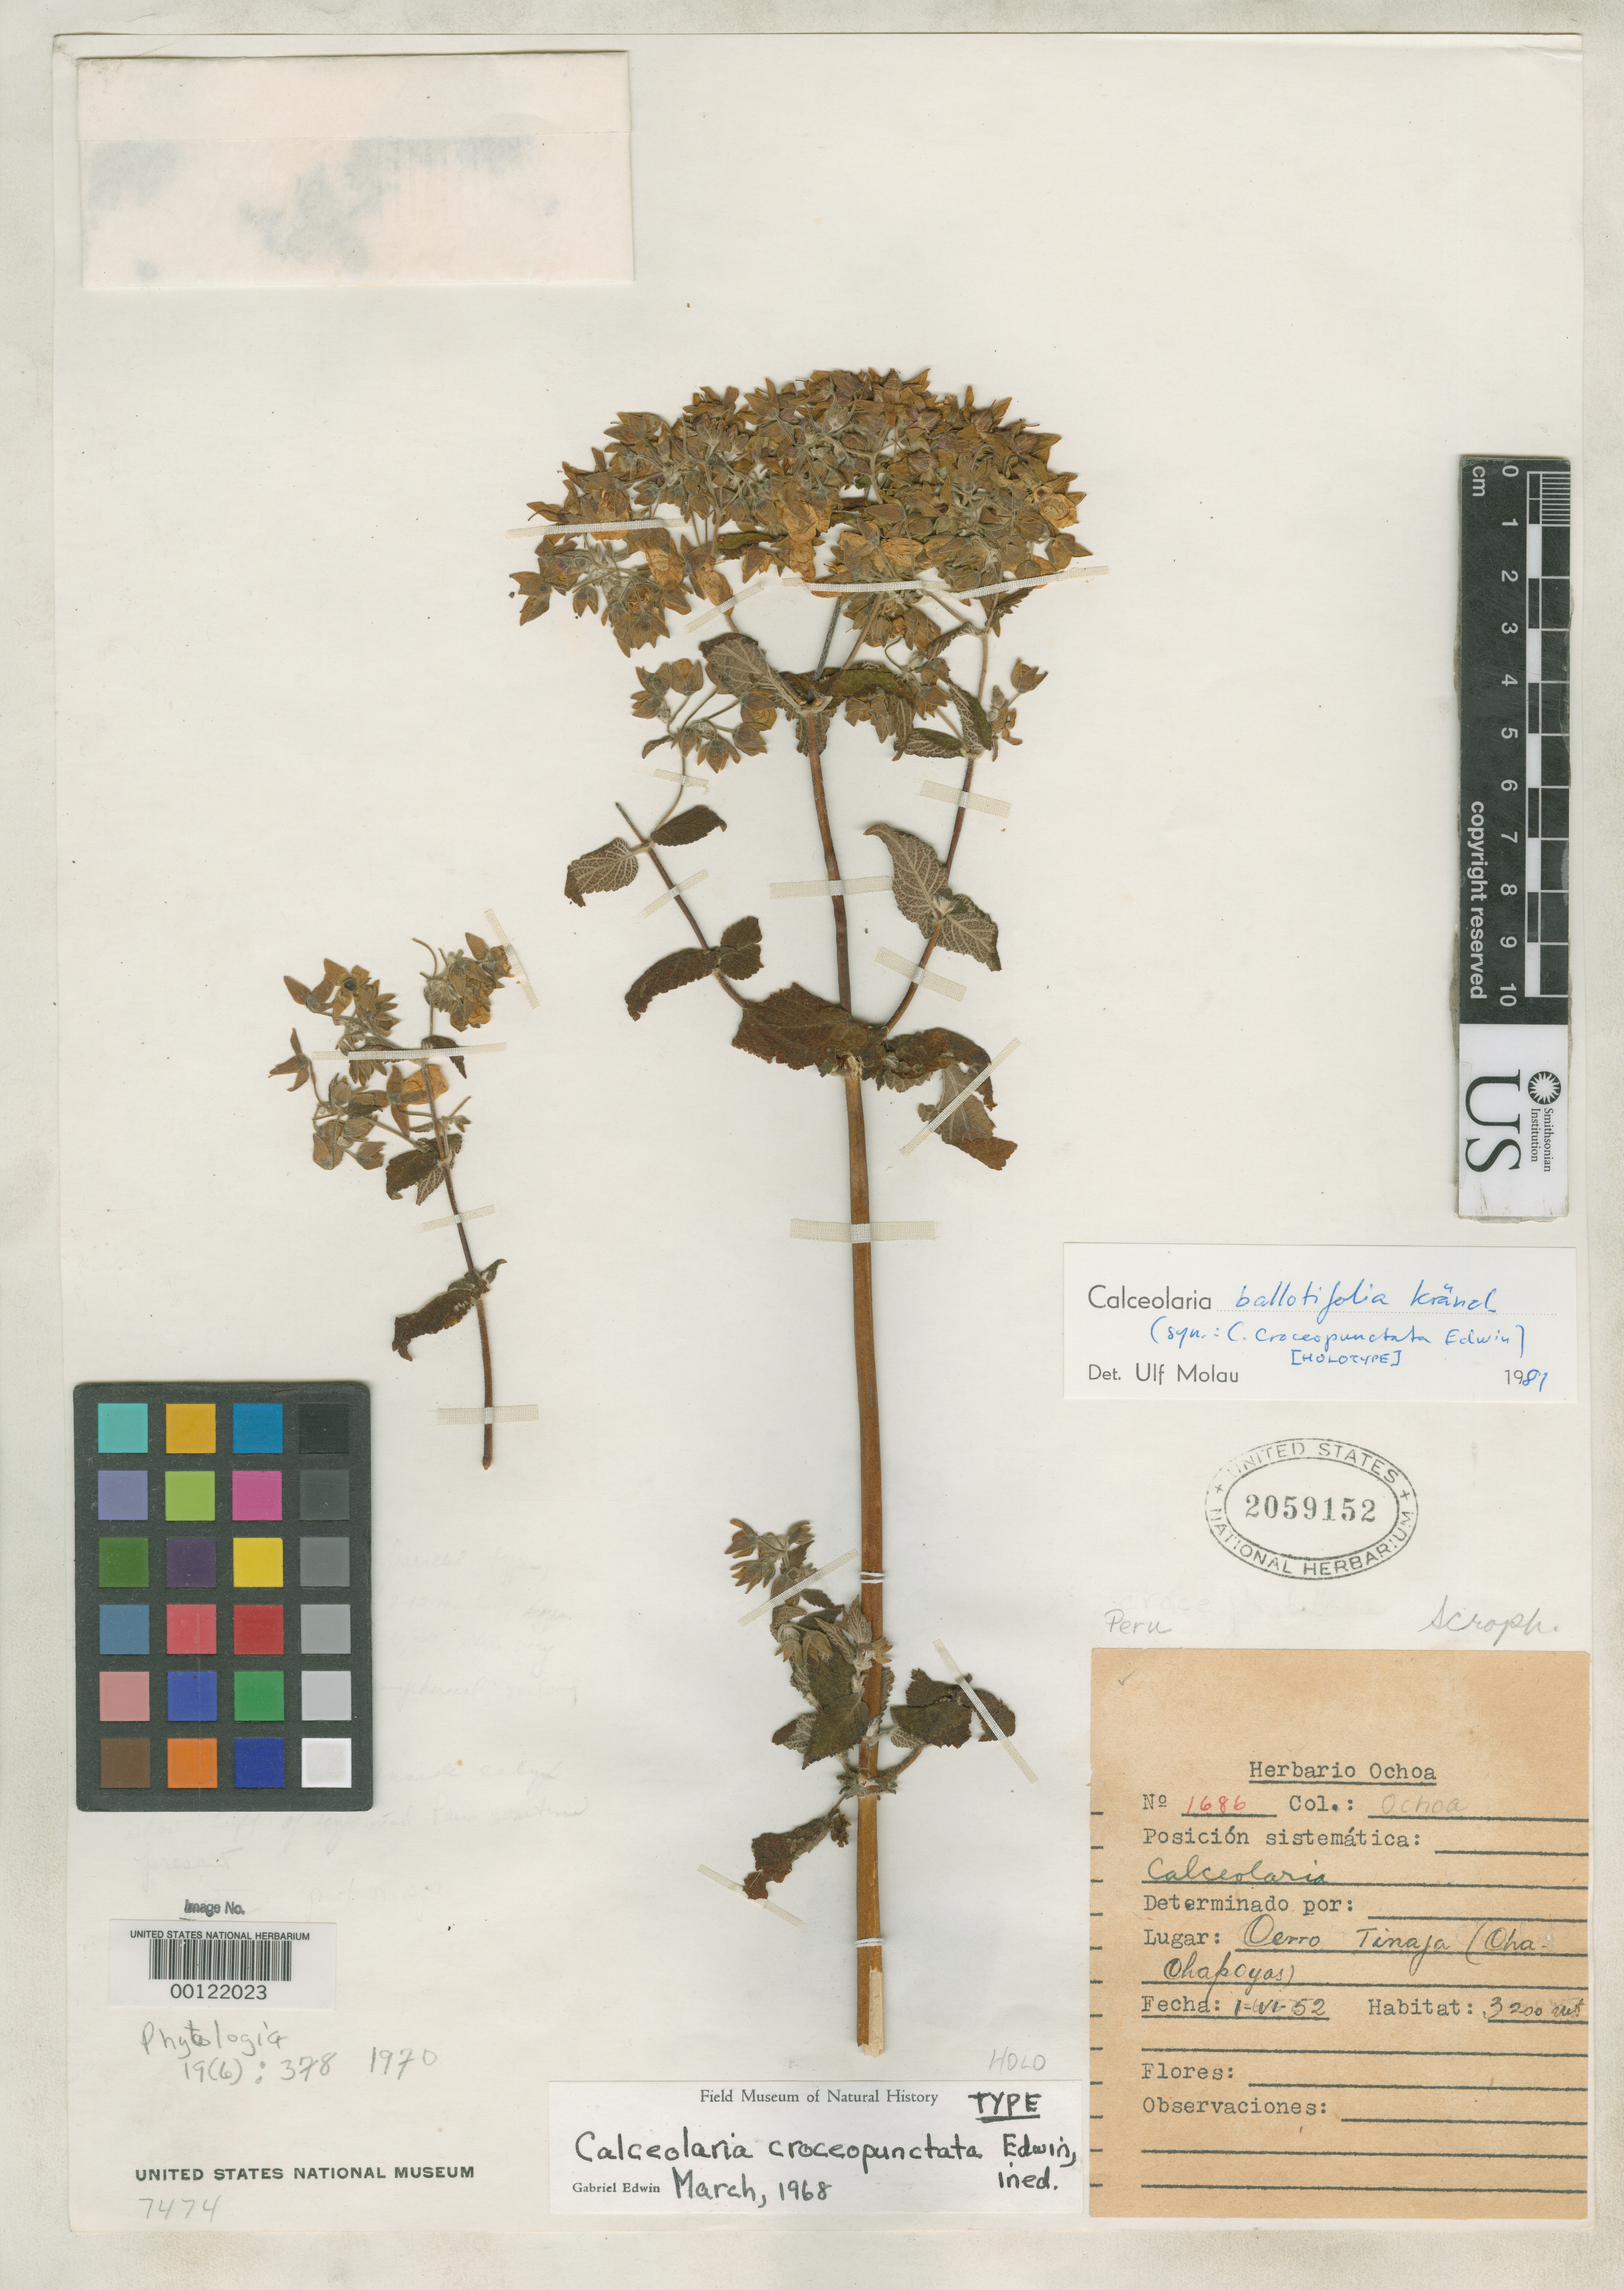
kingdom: Plantae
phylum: Tracheophyta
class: Magnoliopsida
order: Lamiales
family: Calceolariaceae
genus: Calceolaria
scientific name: Calceolaria croceopunctata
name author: Edwin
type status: Holotype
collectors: C. M. Ochoa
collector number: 1686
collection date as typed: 01 Jun 1952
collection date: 1952-06-01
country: Peru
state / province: Amazonas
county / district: Chachapoyas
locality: Chachapoyas; Cerro Tinaja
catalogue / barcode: US 2059152